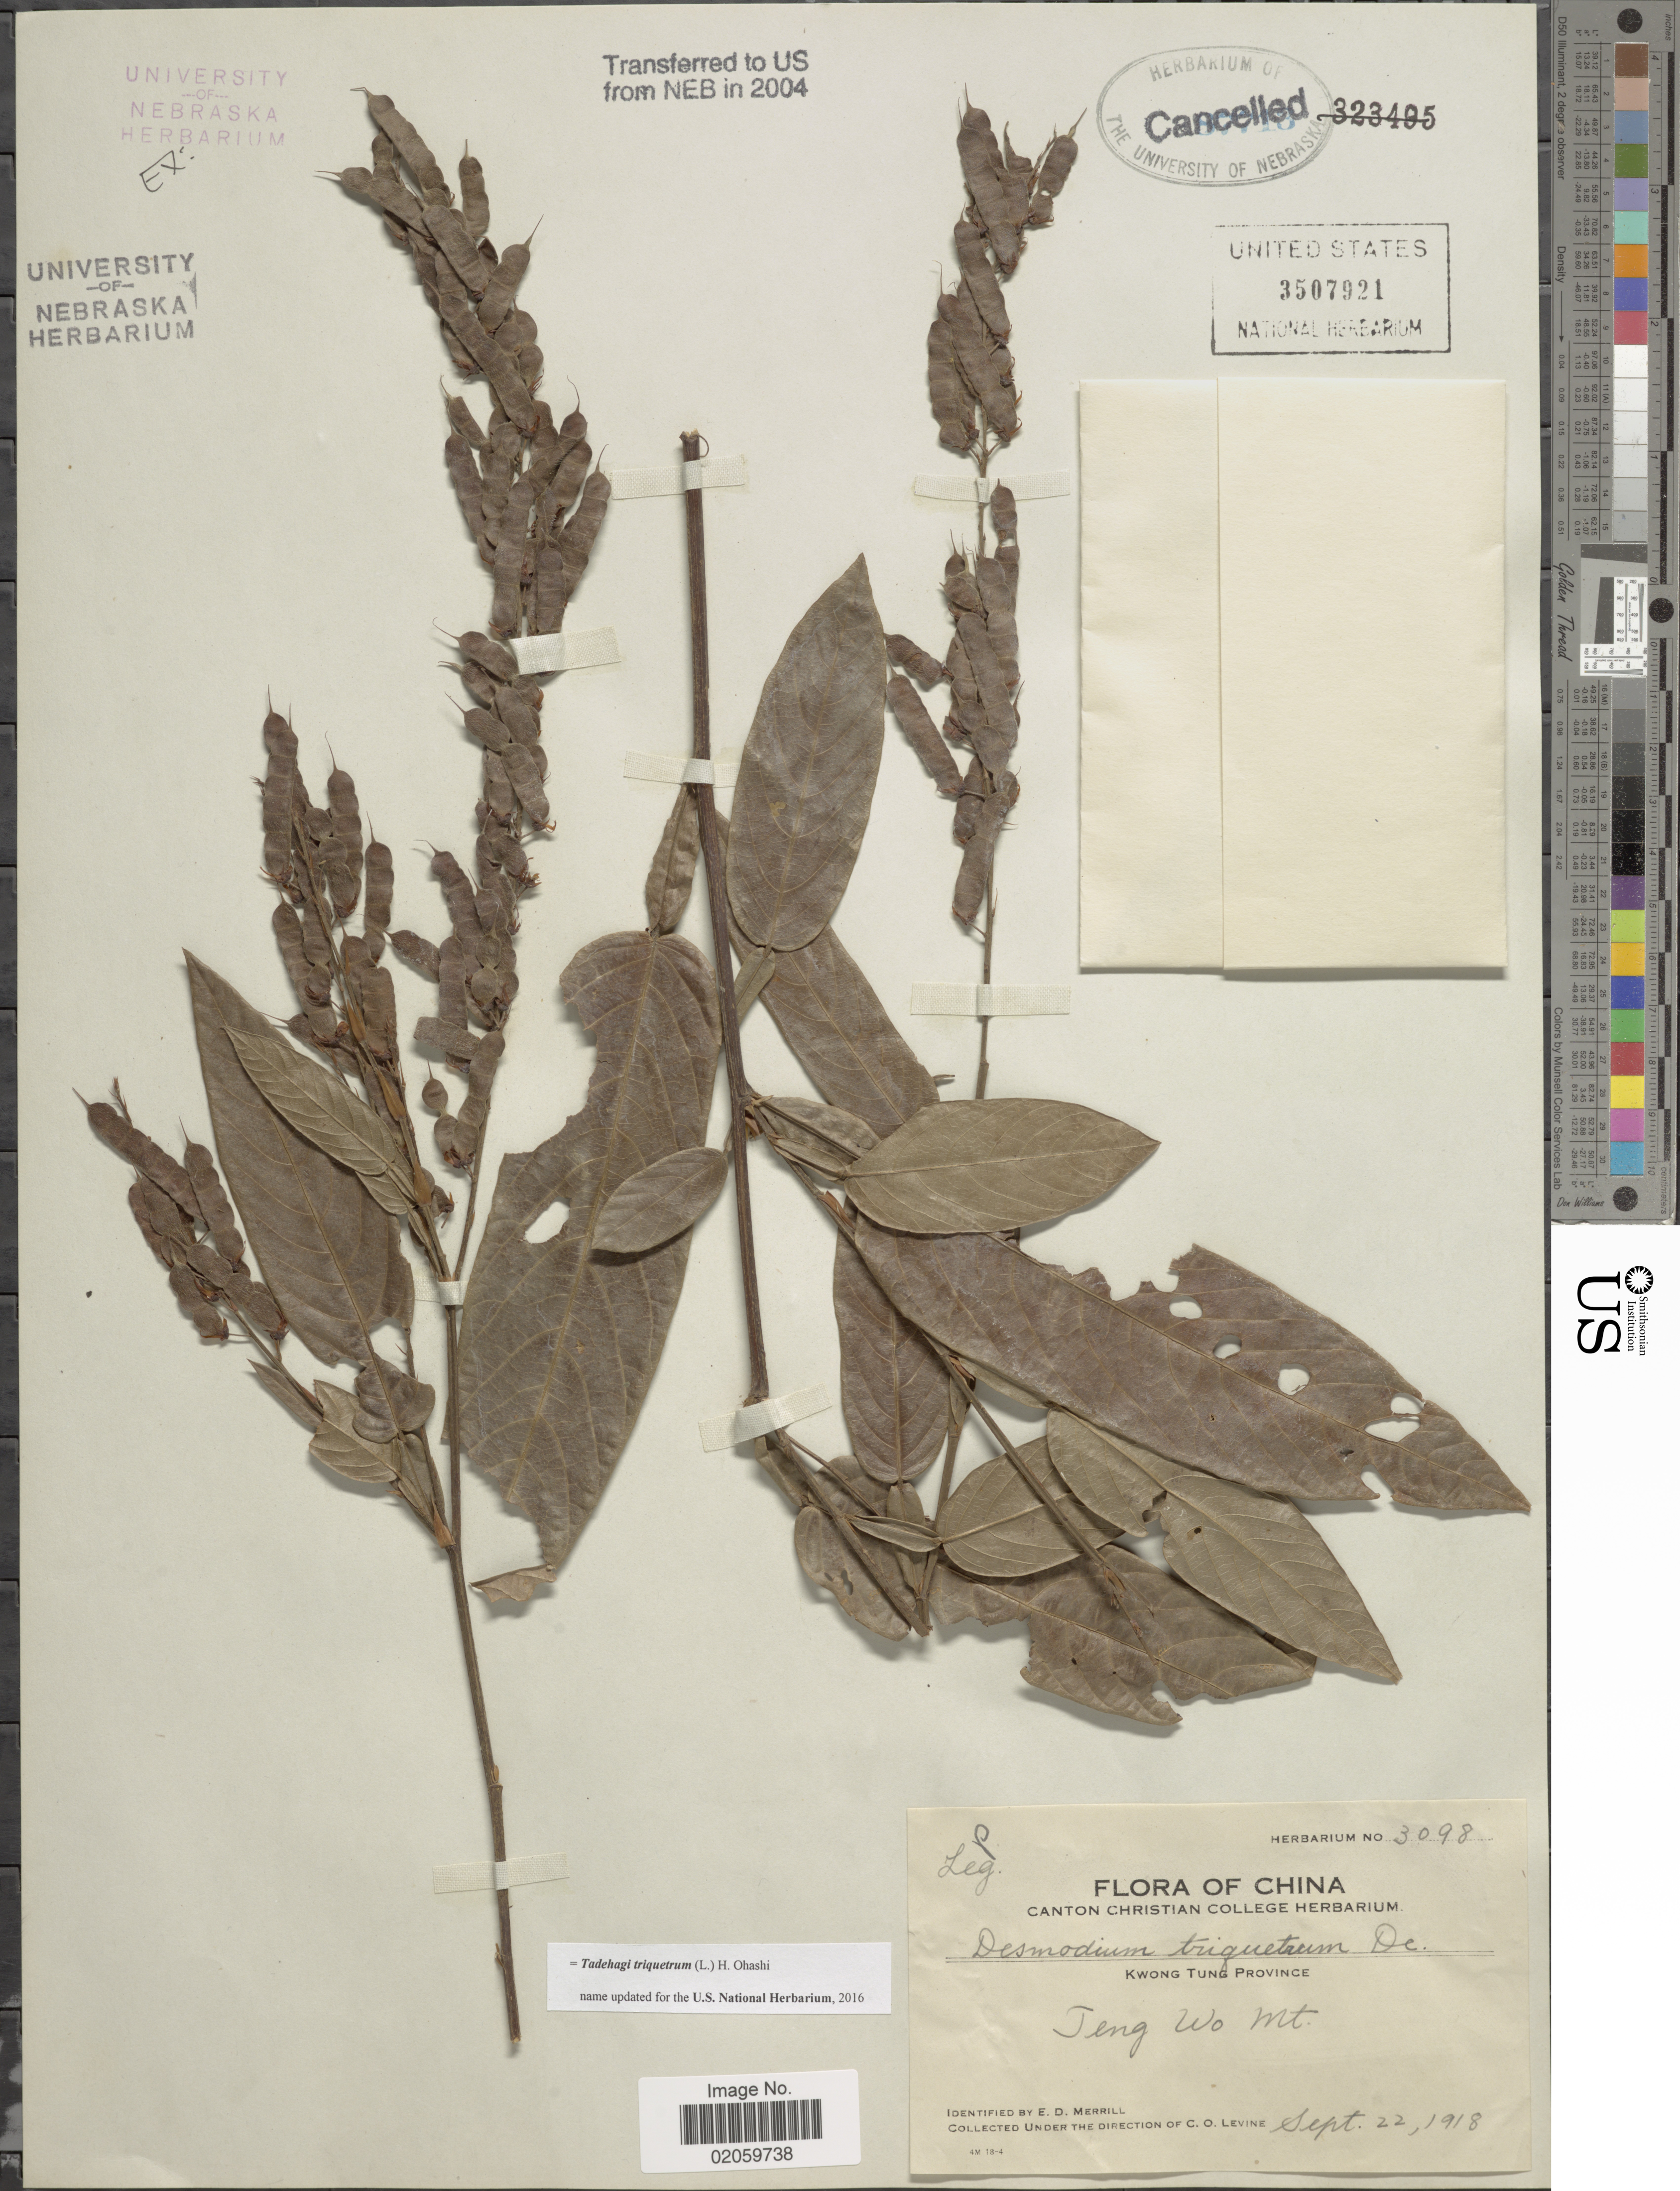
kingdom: Plantae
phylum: Tracheophyta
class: Magnoliopsida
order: Fabales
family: Fabaceae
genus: Tadehagi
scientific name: Tadehagi triquetrum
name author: (L.) H. Ohashi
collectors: C. O. Levine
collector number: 3098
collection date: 1918-09-22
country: China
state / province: Guangdong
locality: Kwong Tung Province, Teng Wo Mt.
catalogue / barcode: US 3507921